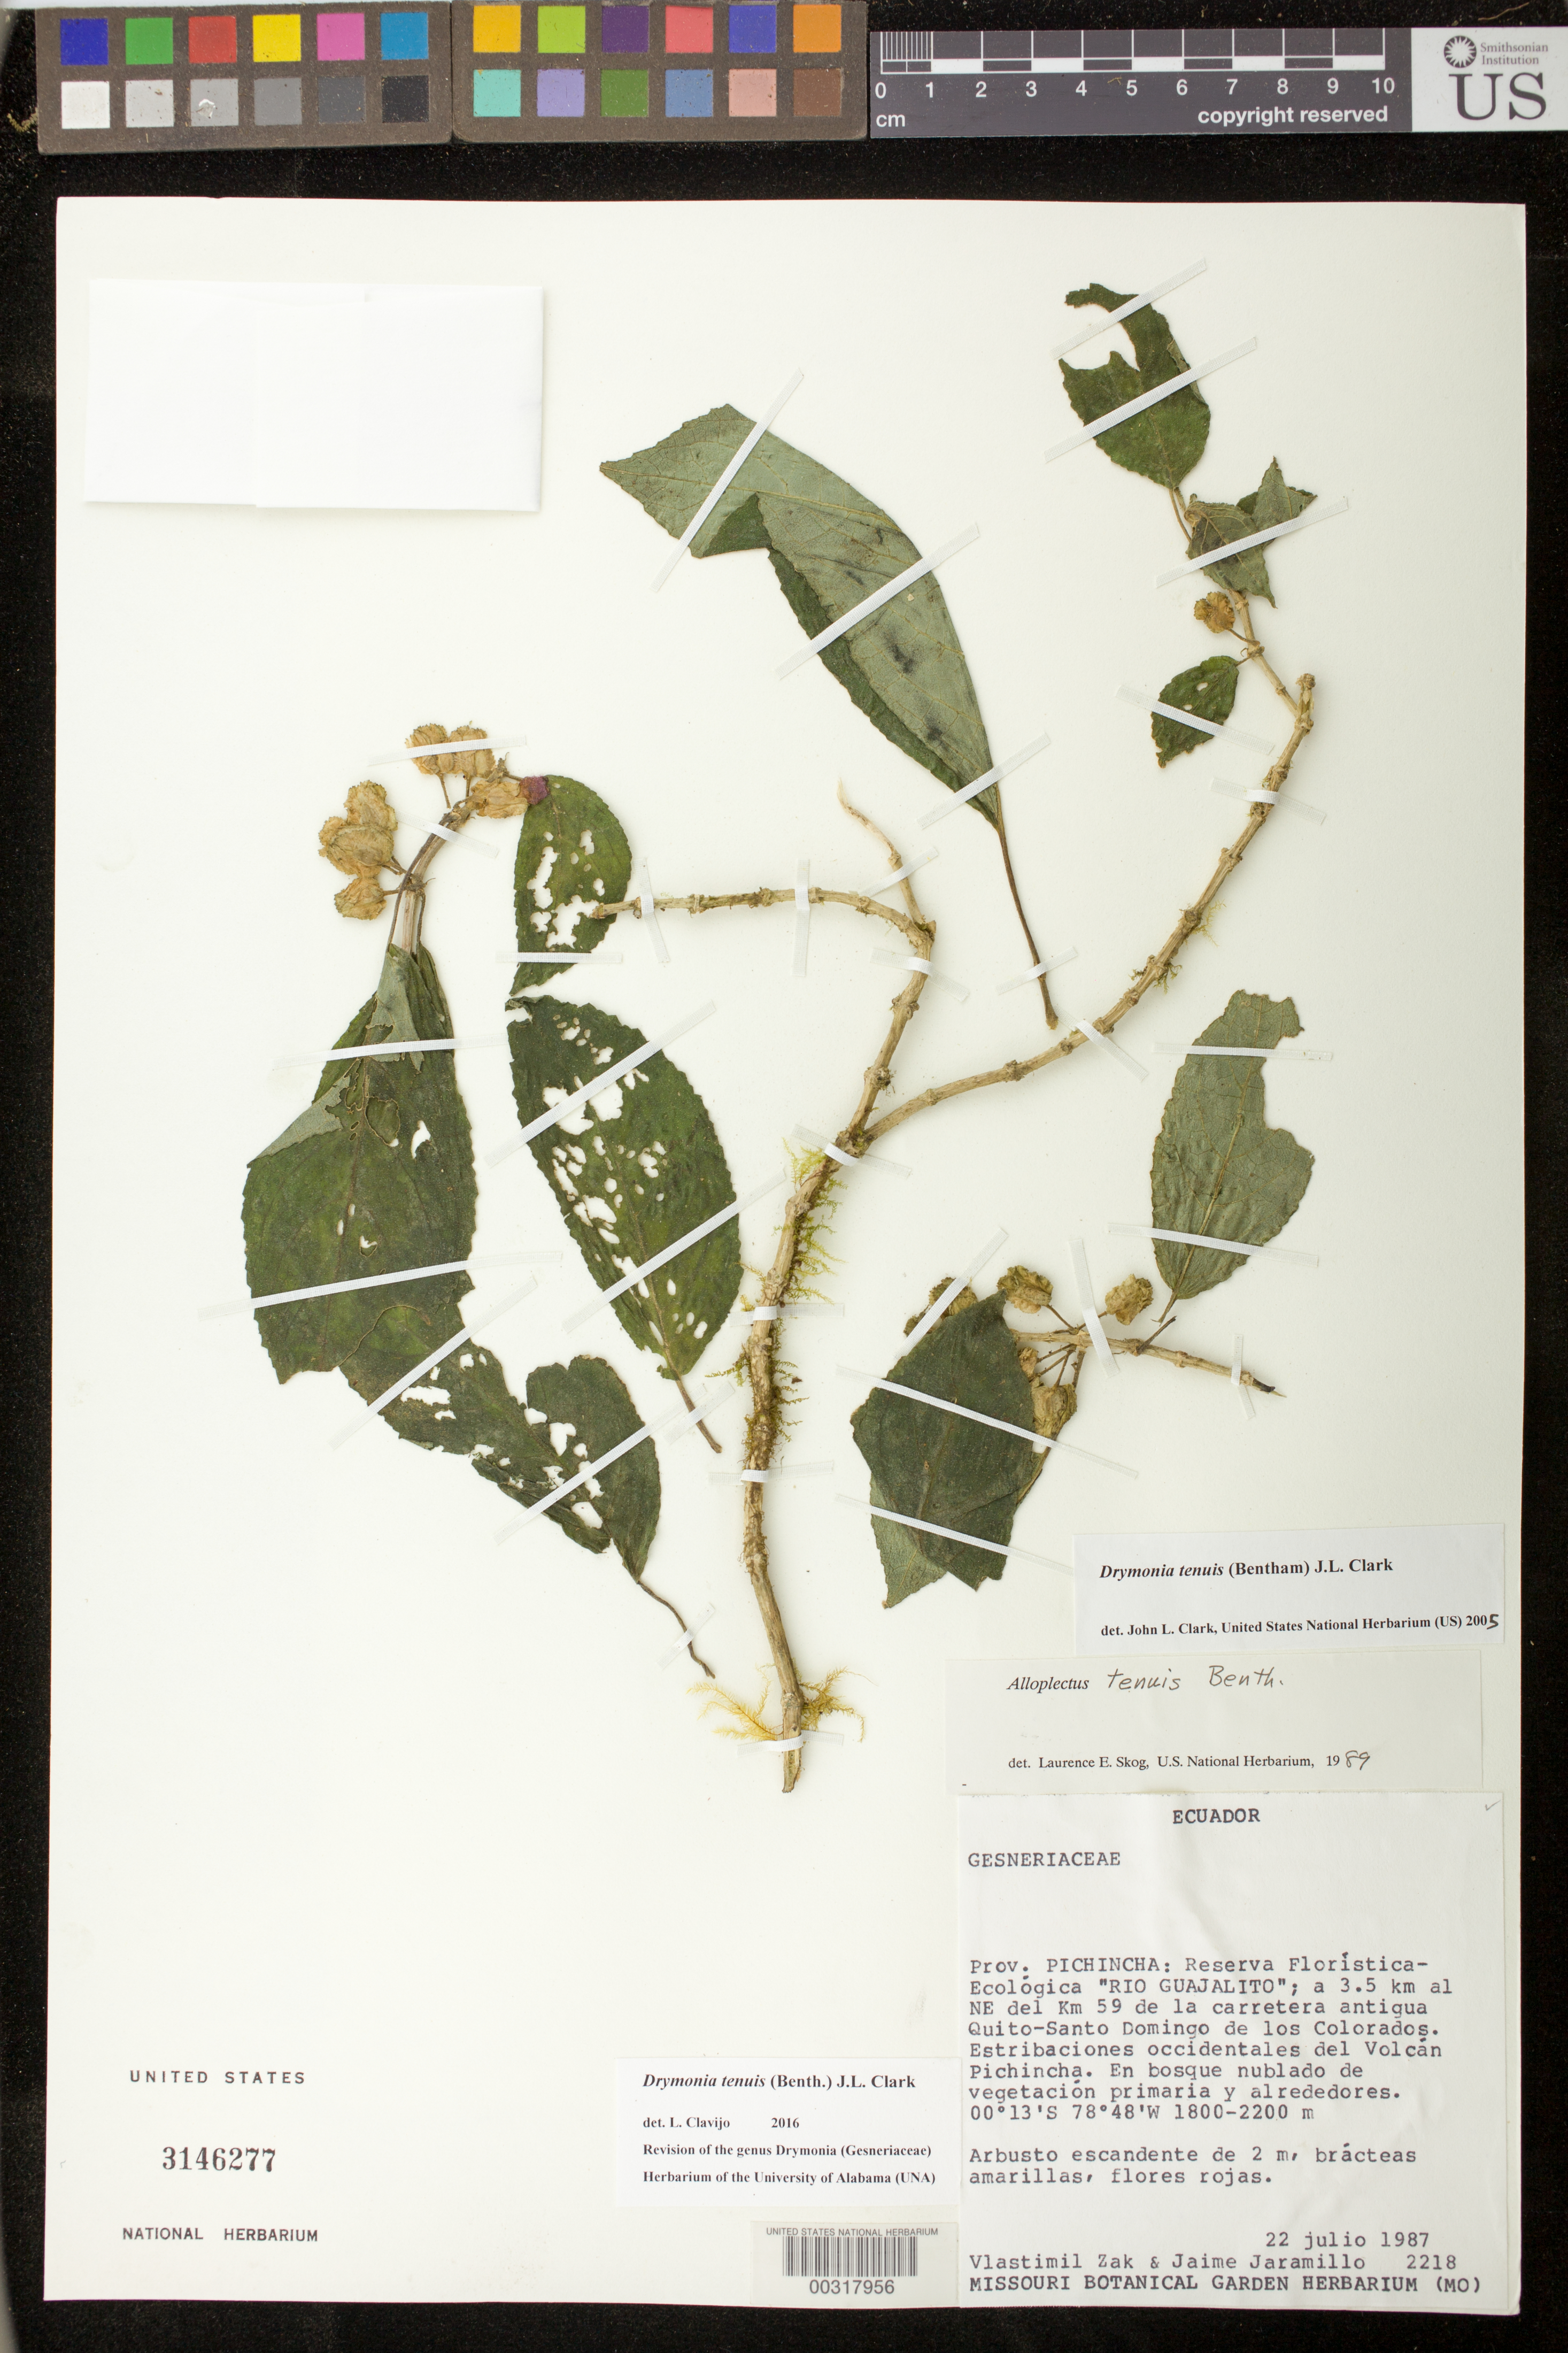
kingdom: Plantae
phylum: Tracheophyta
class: Magnoliopsida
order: Lamiales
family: Gesneriaceae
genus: Drymonia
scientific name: Drymonia tenuis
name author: (Benth.) J.L. Clark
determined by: Clark, J. L., (SEL), The Marie Selby Botanical Garden (UNITED STATES)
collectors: V. Zak & J. L. Jaramillo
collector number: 2218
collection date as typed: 22 Jul 1987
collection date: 1987-07-22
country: Ecuador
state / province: Pichincha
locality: Reserva Floristica - Ecologica "Rio Guajalito", a 3.5 km al NE del km 59 de la carretera antigua Quito - Santo Domingo de los Colorados, estribaciones occidentales del Volcan Pichincha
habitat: En bosque nublado de vegetación primaria y alrededores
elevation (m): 1800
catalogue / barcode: US 3146277